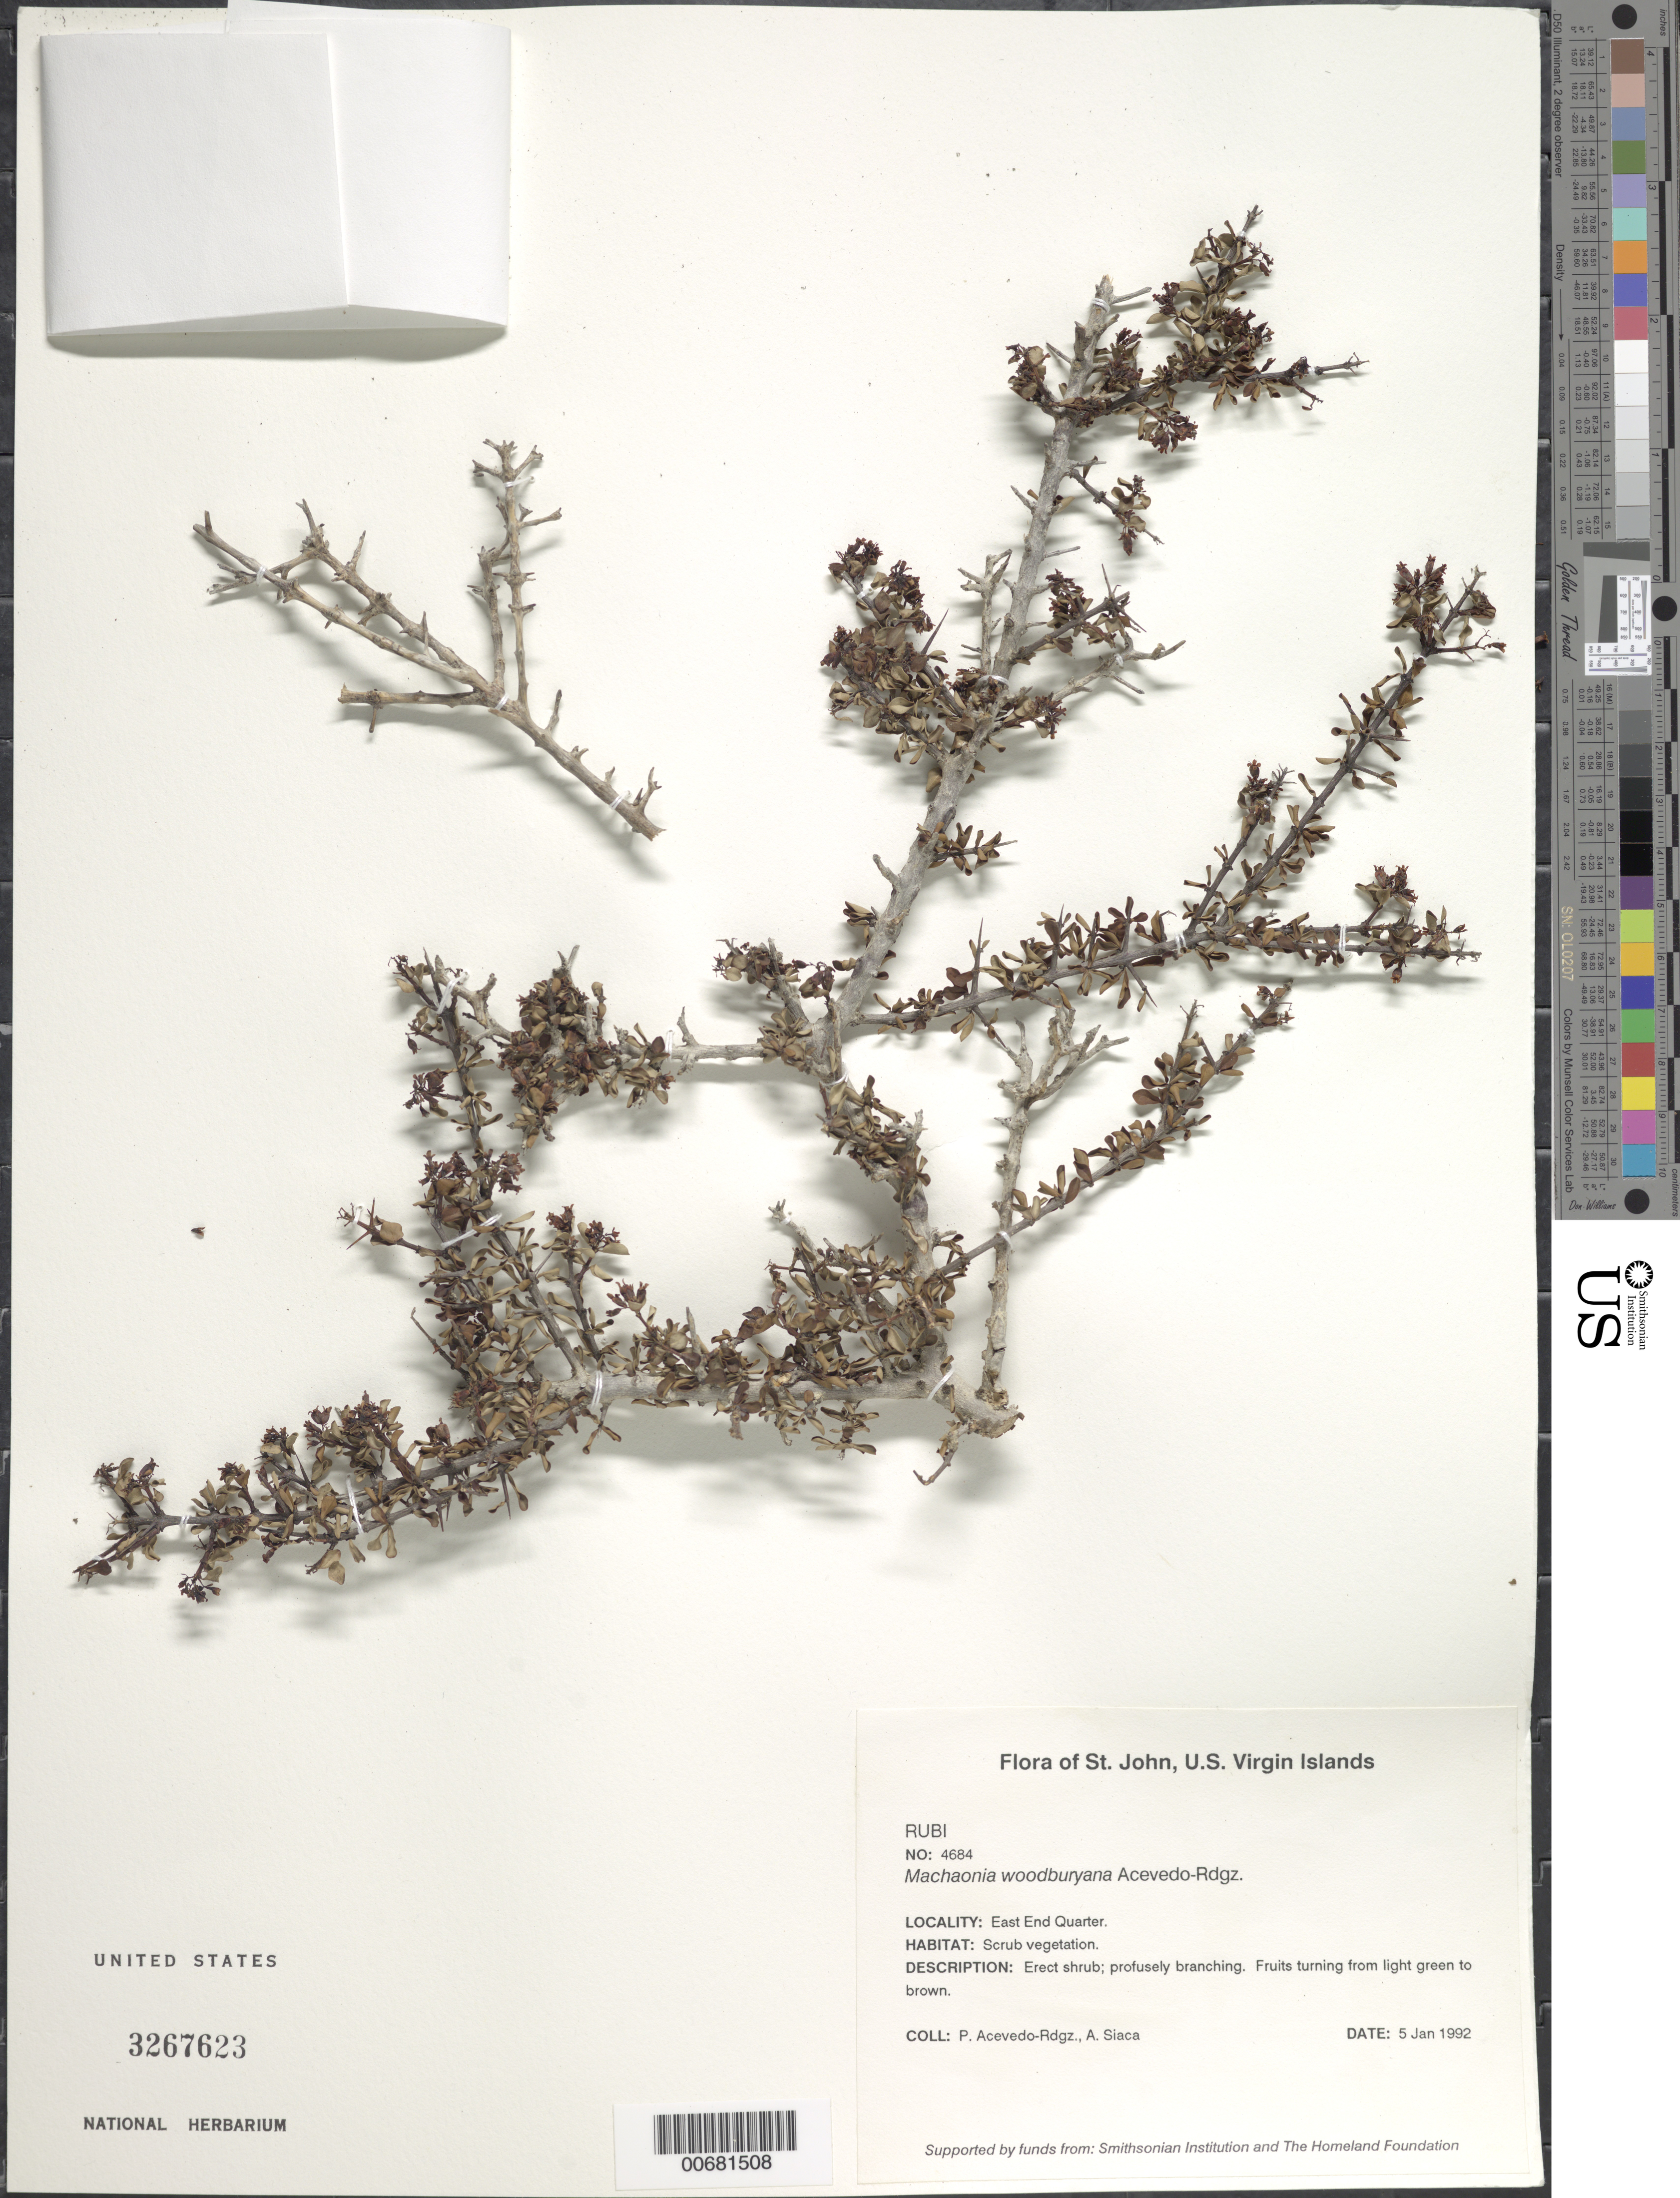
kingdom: Plantae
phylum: Tracheophyta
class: Magnoliopsida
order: Gentianales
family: Rubiaceae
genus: Machaonia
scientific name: Machaonia woodburyana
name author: Acev.-Rodr.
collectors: P. Acevedo-Rodr. & A. Siaca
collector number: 4684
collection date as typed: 05 Jan 1992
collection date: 1992-01-05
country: U.S. Virgin Islands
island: St. John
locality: East End Quarter; along trail to Southside Pond.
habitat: Scrub vegetation.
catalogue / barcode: US 3267623